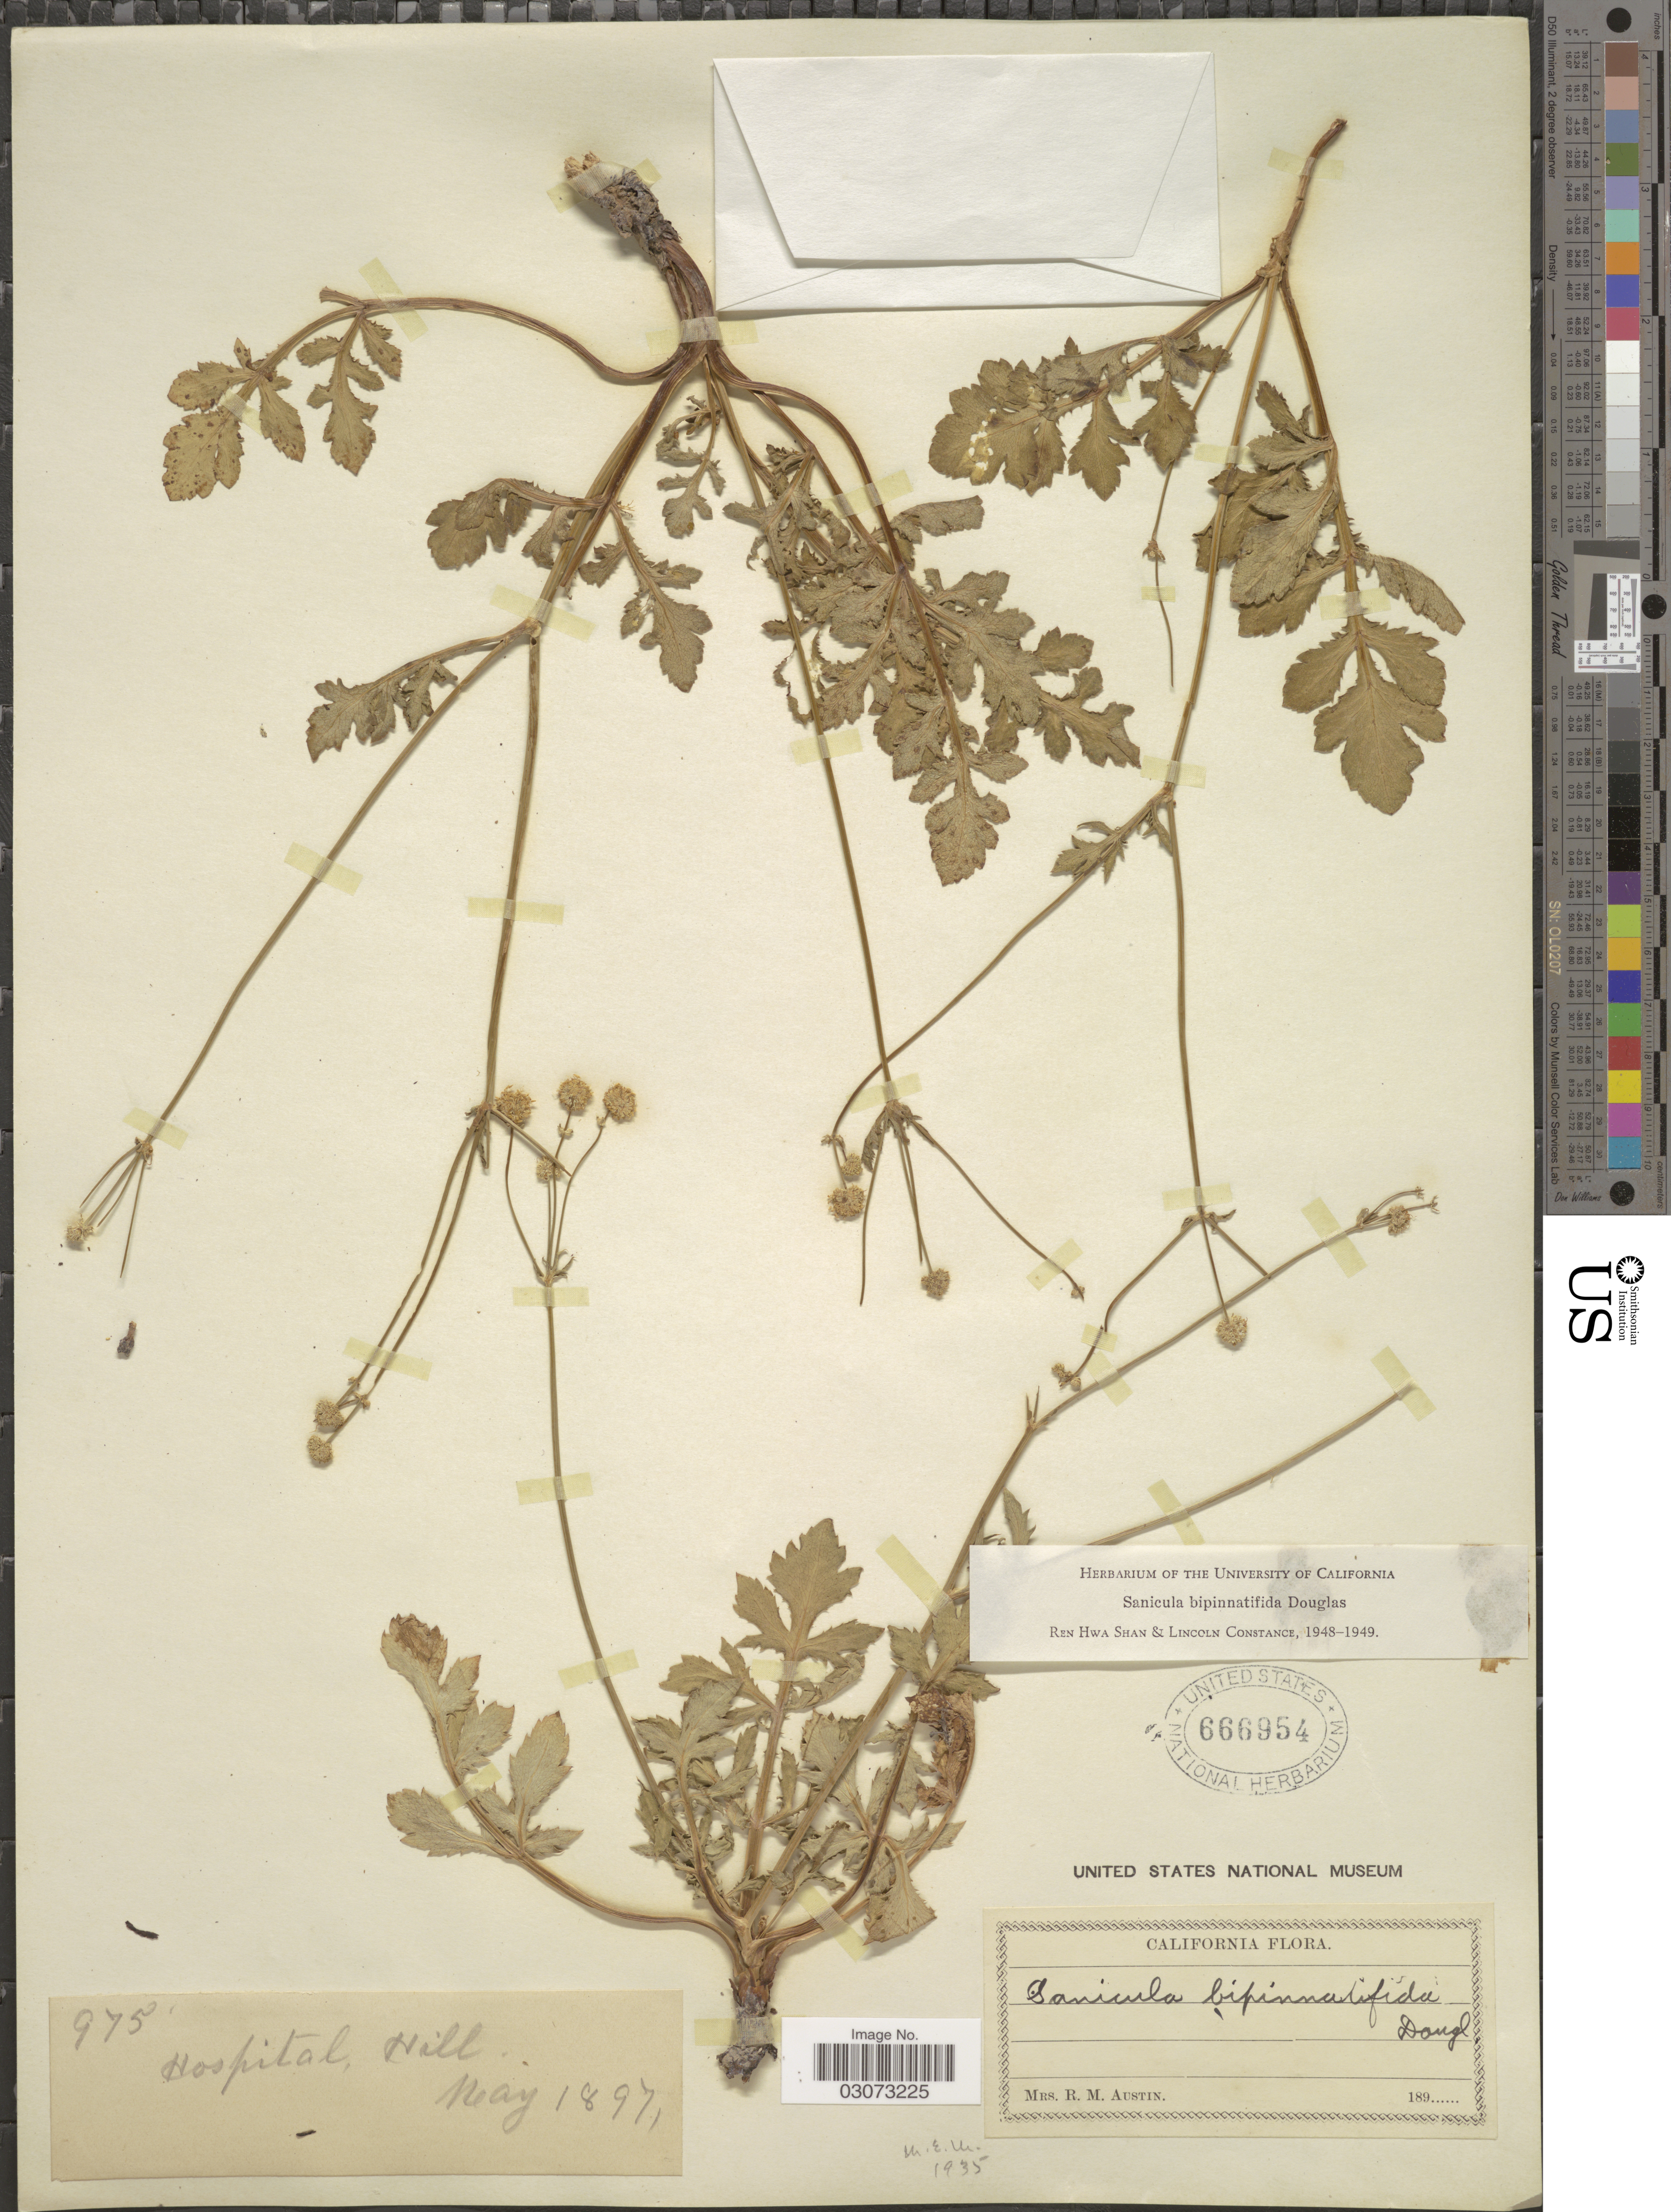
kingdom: Plantae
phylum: Tracheophyta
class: Magnoliopsida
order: Apiales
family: Apiaceae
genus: Sanicula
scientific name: Sanicula bipinnatifida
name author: Douglas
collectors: R. Austin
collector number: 975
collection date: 1897-05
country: United States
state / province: California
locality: Hospital Hill.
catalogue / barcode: US 666954